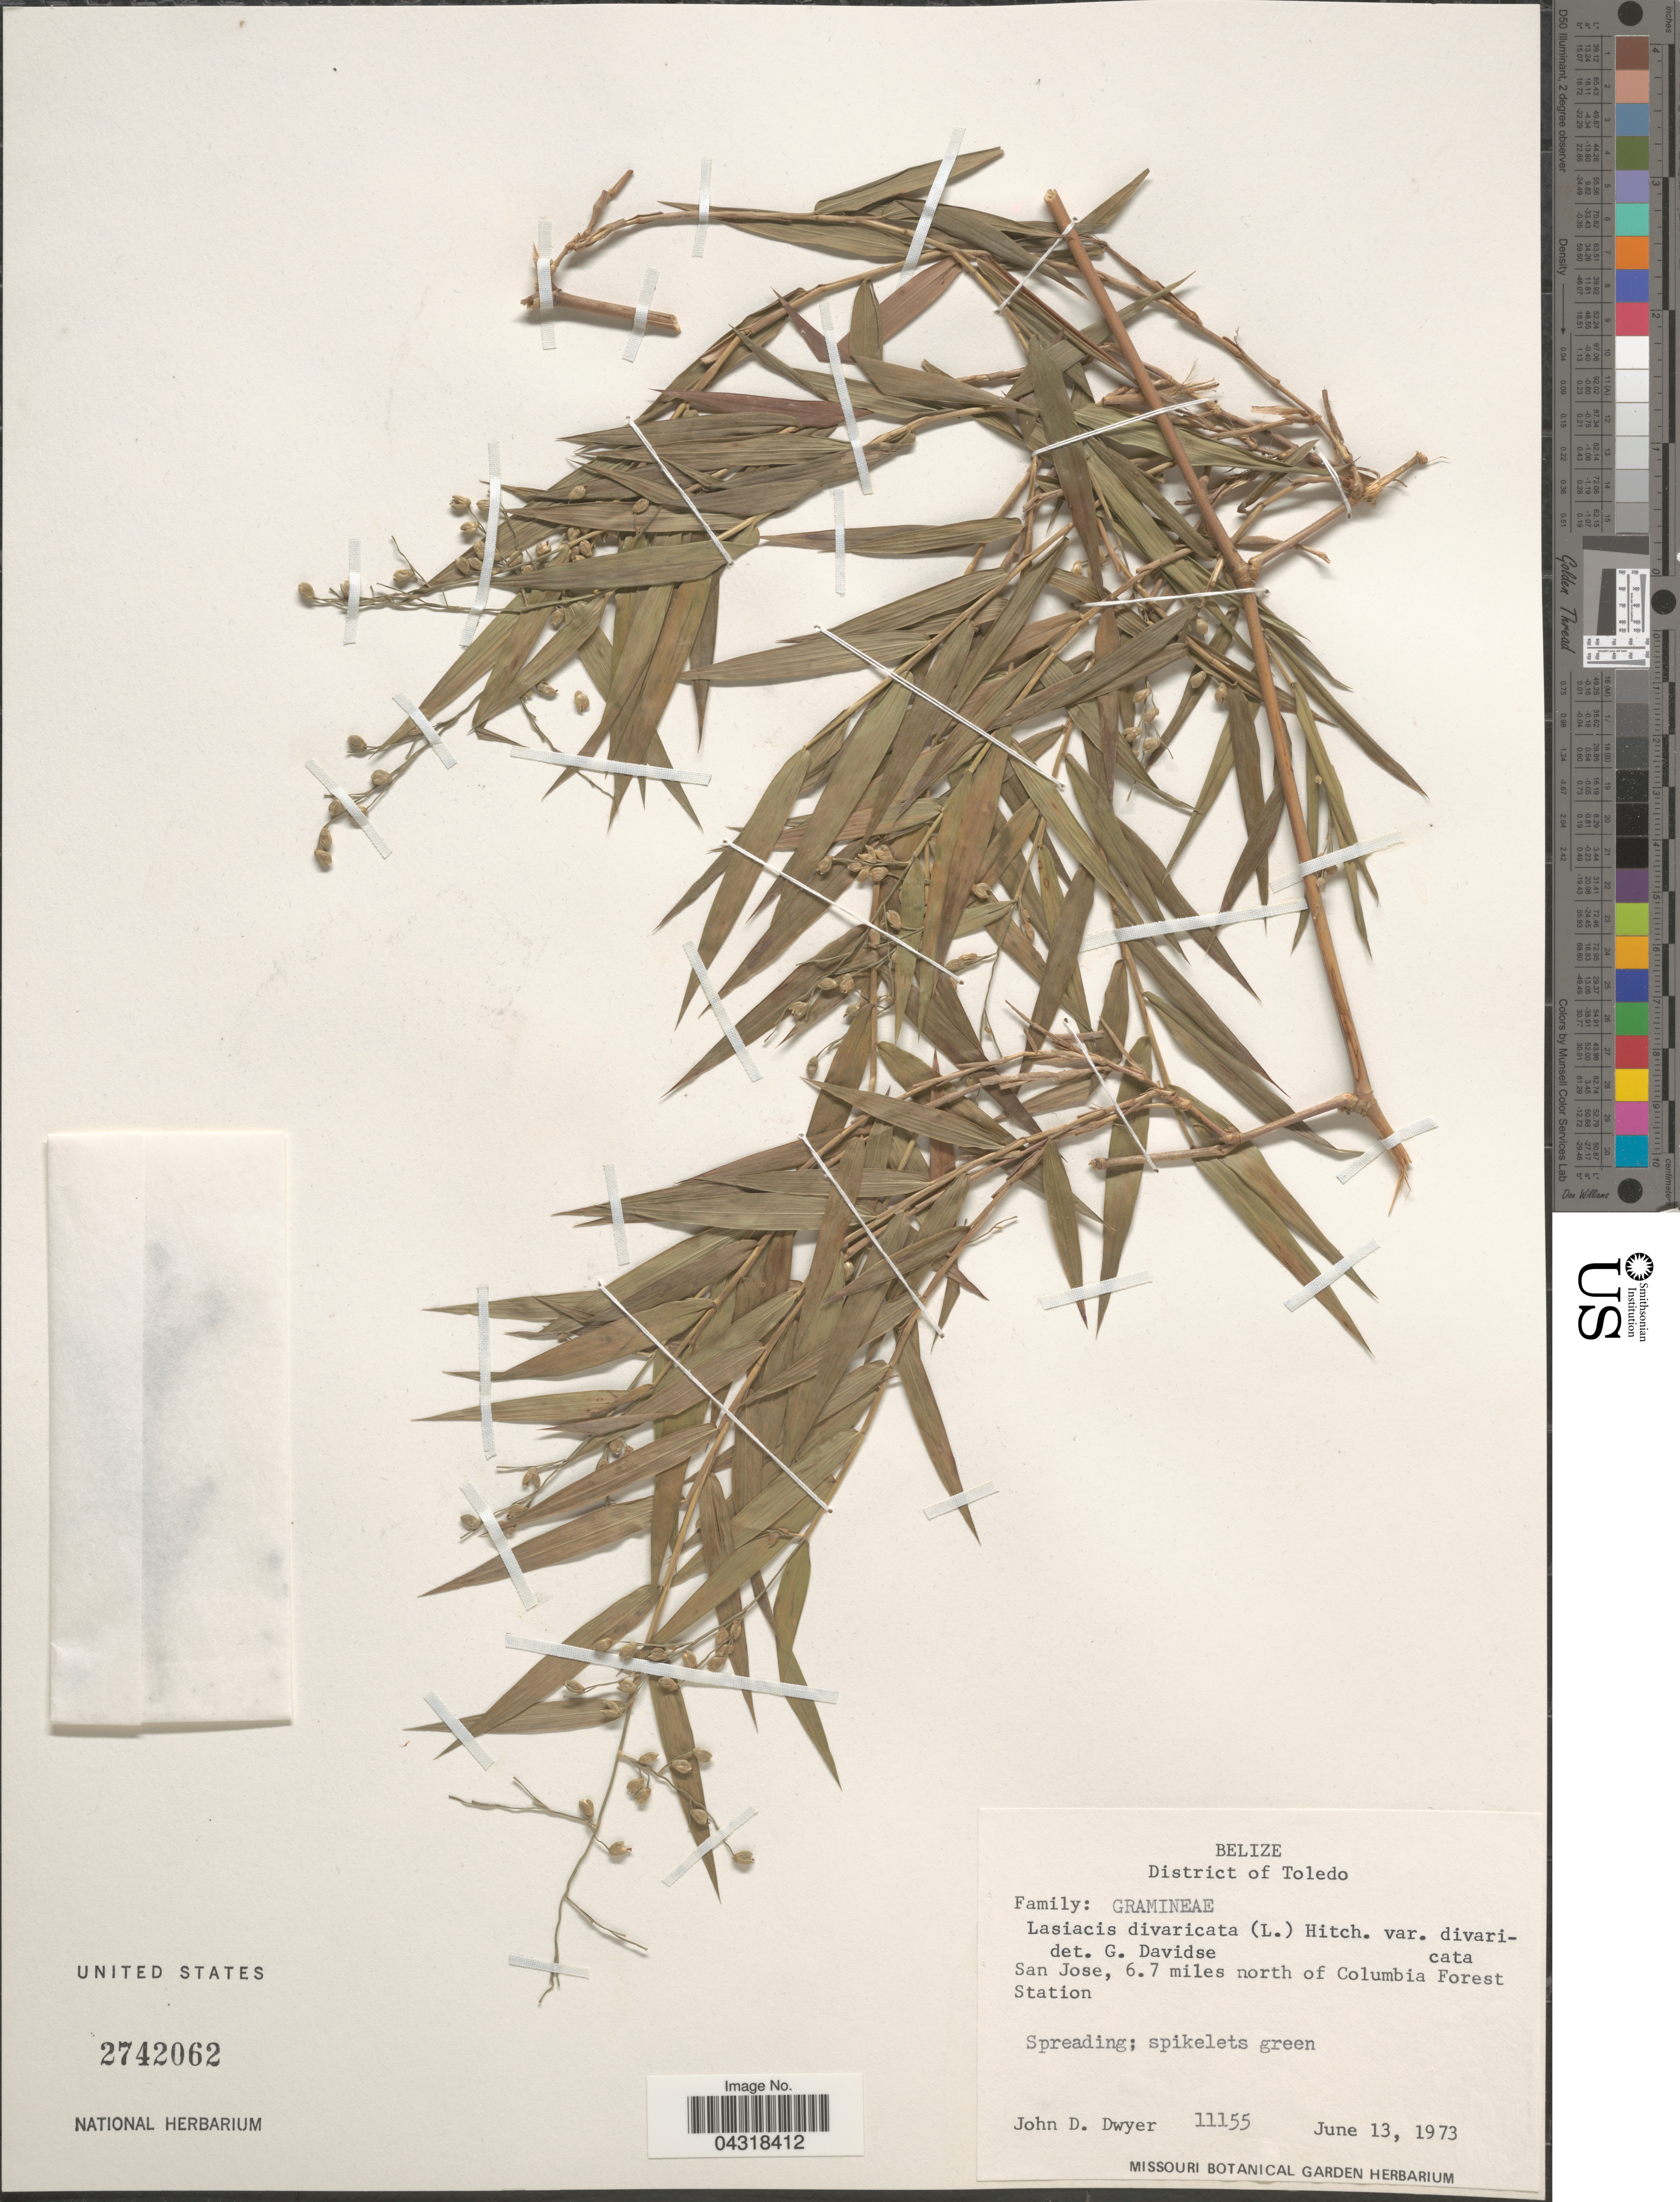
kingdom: Plantae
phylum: Tracheophyta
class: Liliopsida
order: Poales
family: Poaceae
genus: Lasiacis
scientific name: Lasiacis divaricata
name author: (L.) Hitchc.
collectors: J. D. Dwyer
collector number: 11155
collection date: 1973-06-13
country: Belize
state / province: Toledo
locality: District of Toledo. San Jose, 6.7 miles north of Columbia Forest Station.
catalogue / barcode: US 2742062